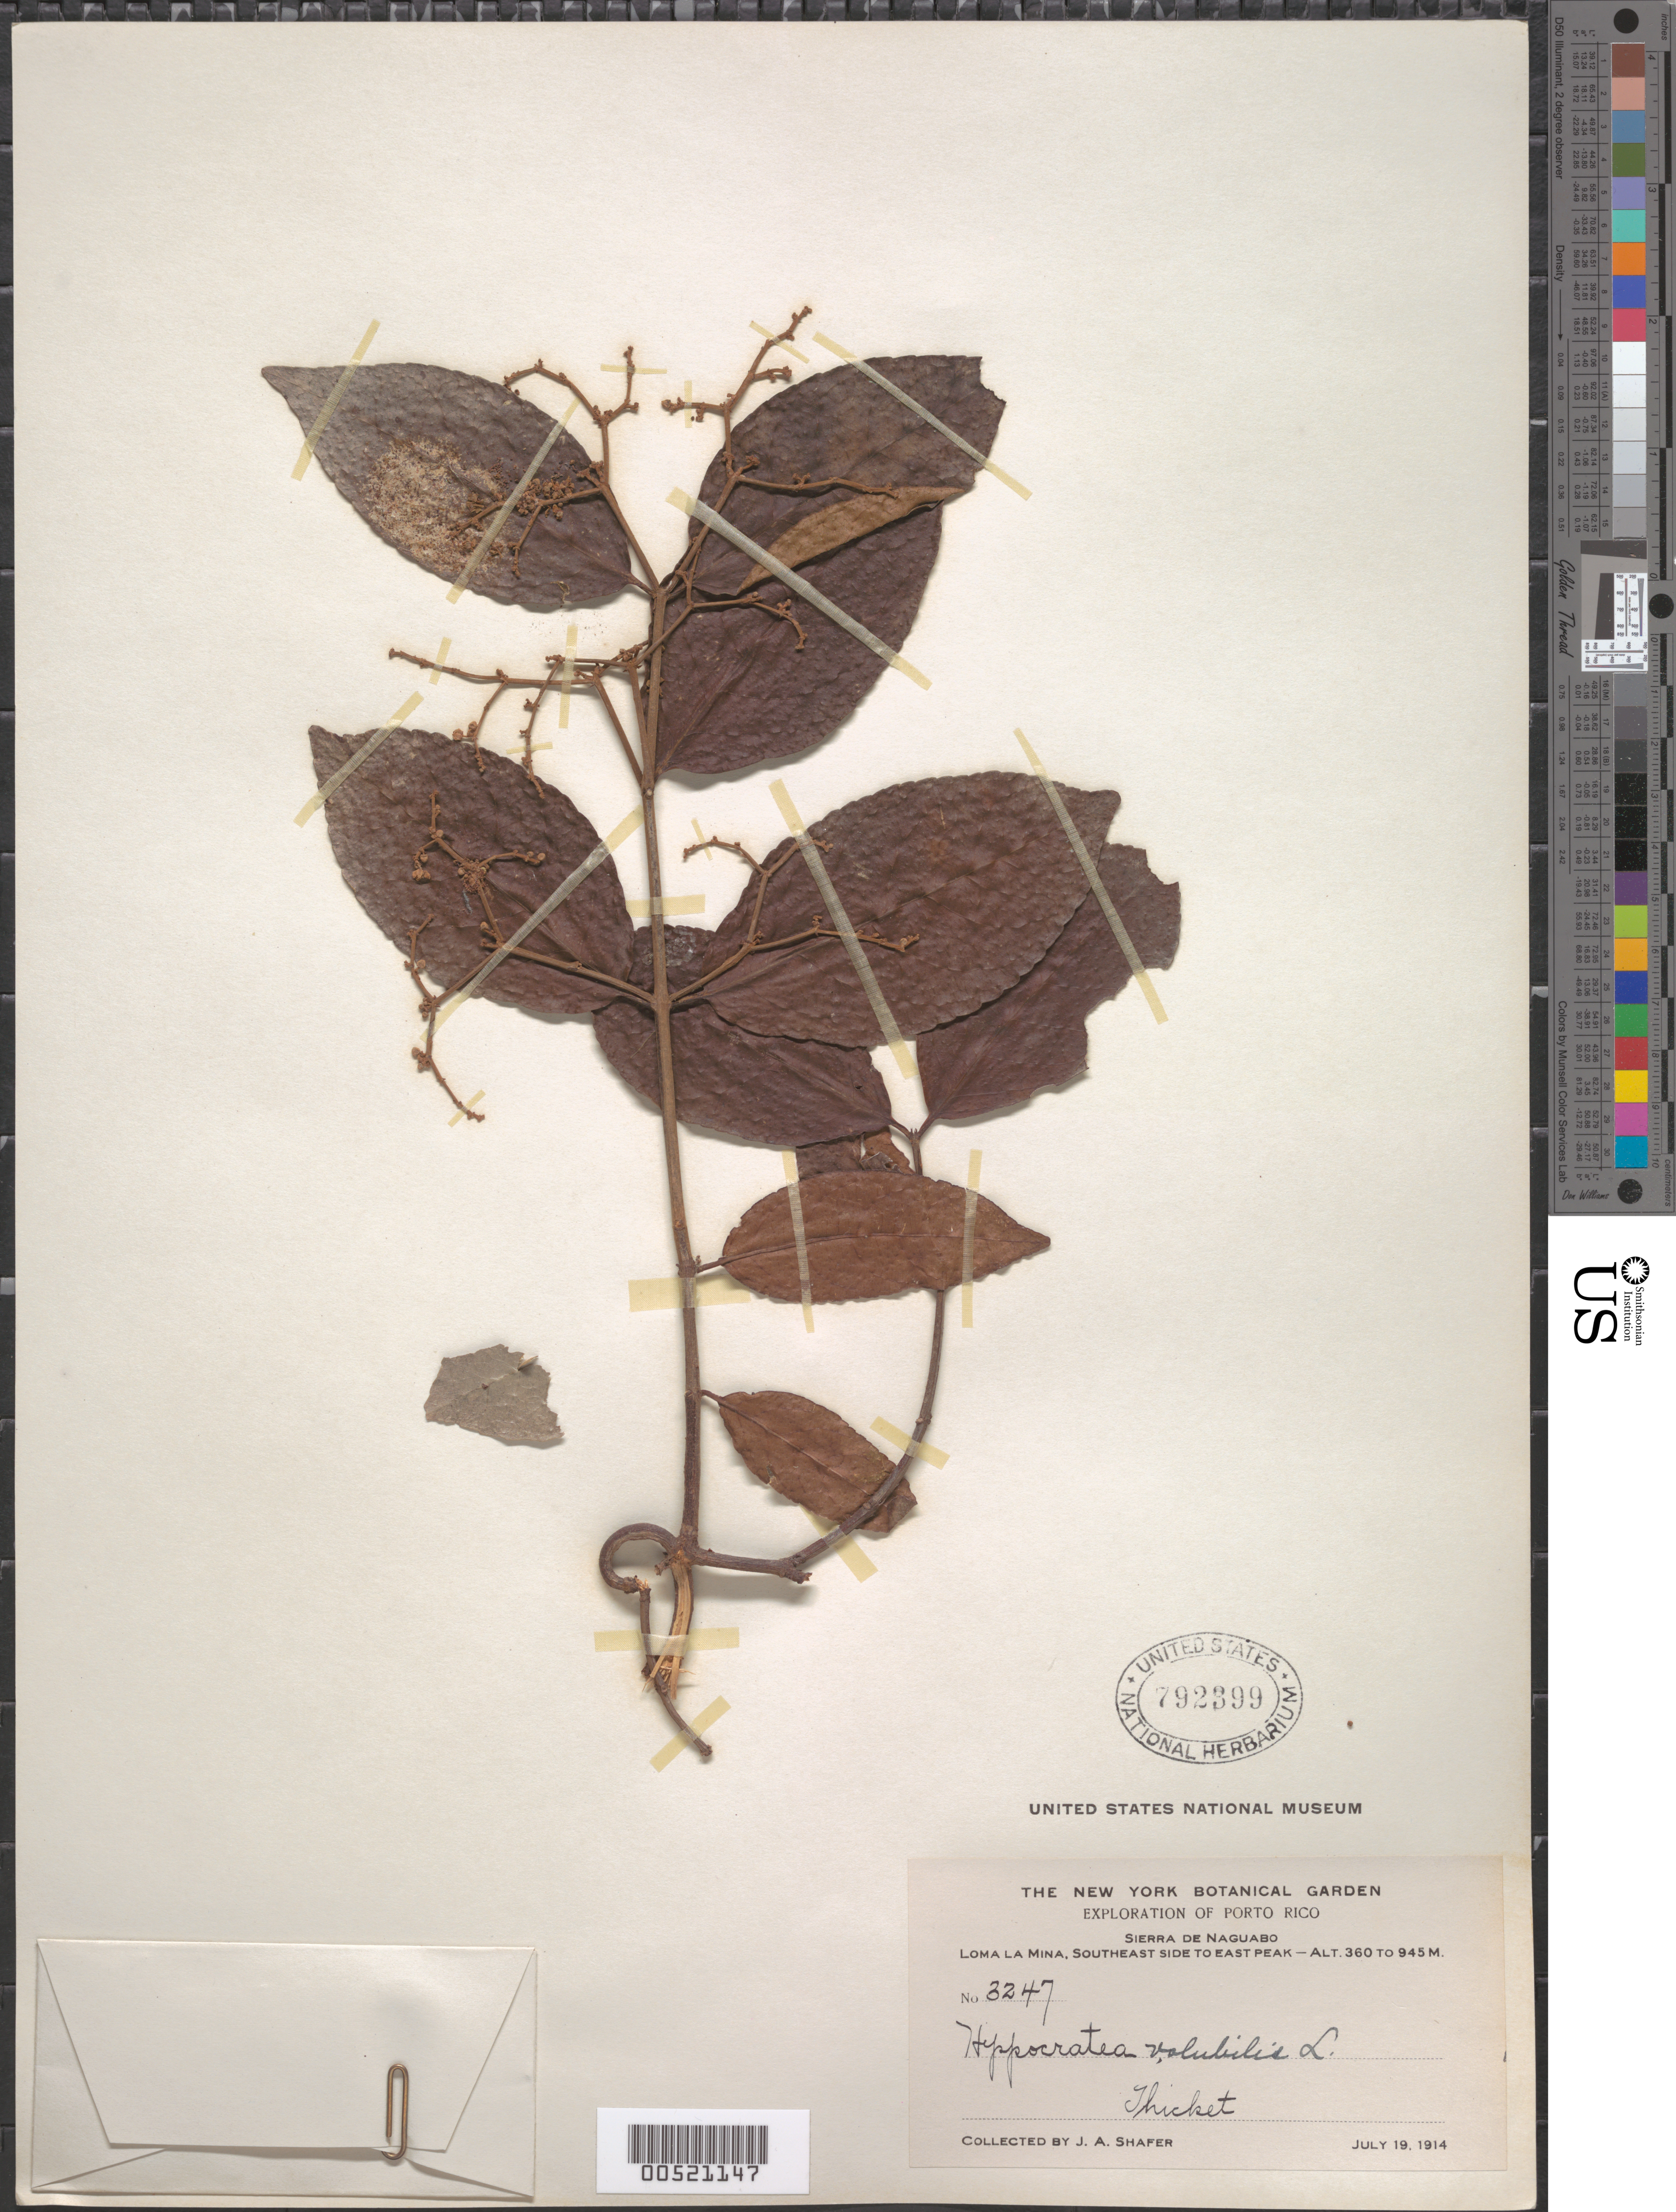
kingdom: Plantae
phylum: Tracheophyta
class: Magnoliopsida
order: Celastrales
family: Celastraceae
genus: Hippocratea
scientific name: Hippocratea volubilis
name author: L.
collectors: J. A. Shafer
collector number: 3247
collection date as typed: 19 Jul 1914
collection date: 1914-07-19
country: Puerto Rico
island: Greater Antilles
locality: Sierra de Naguabo, Loma la Mina, SE side to East Peak. Thicket.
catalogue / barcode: US 792399